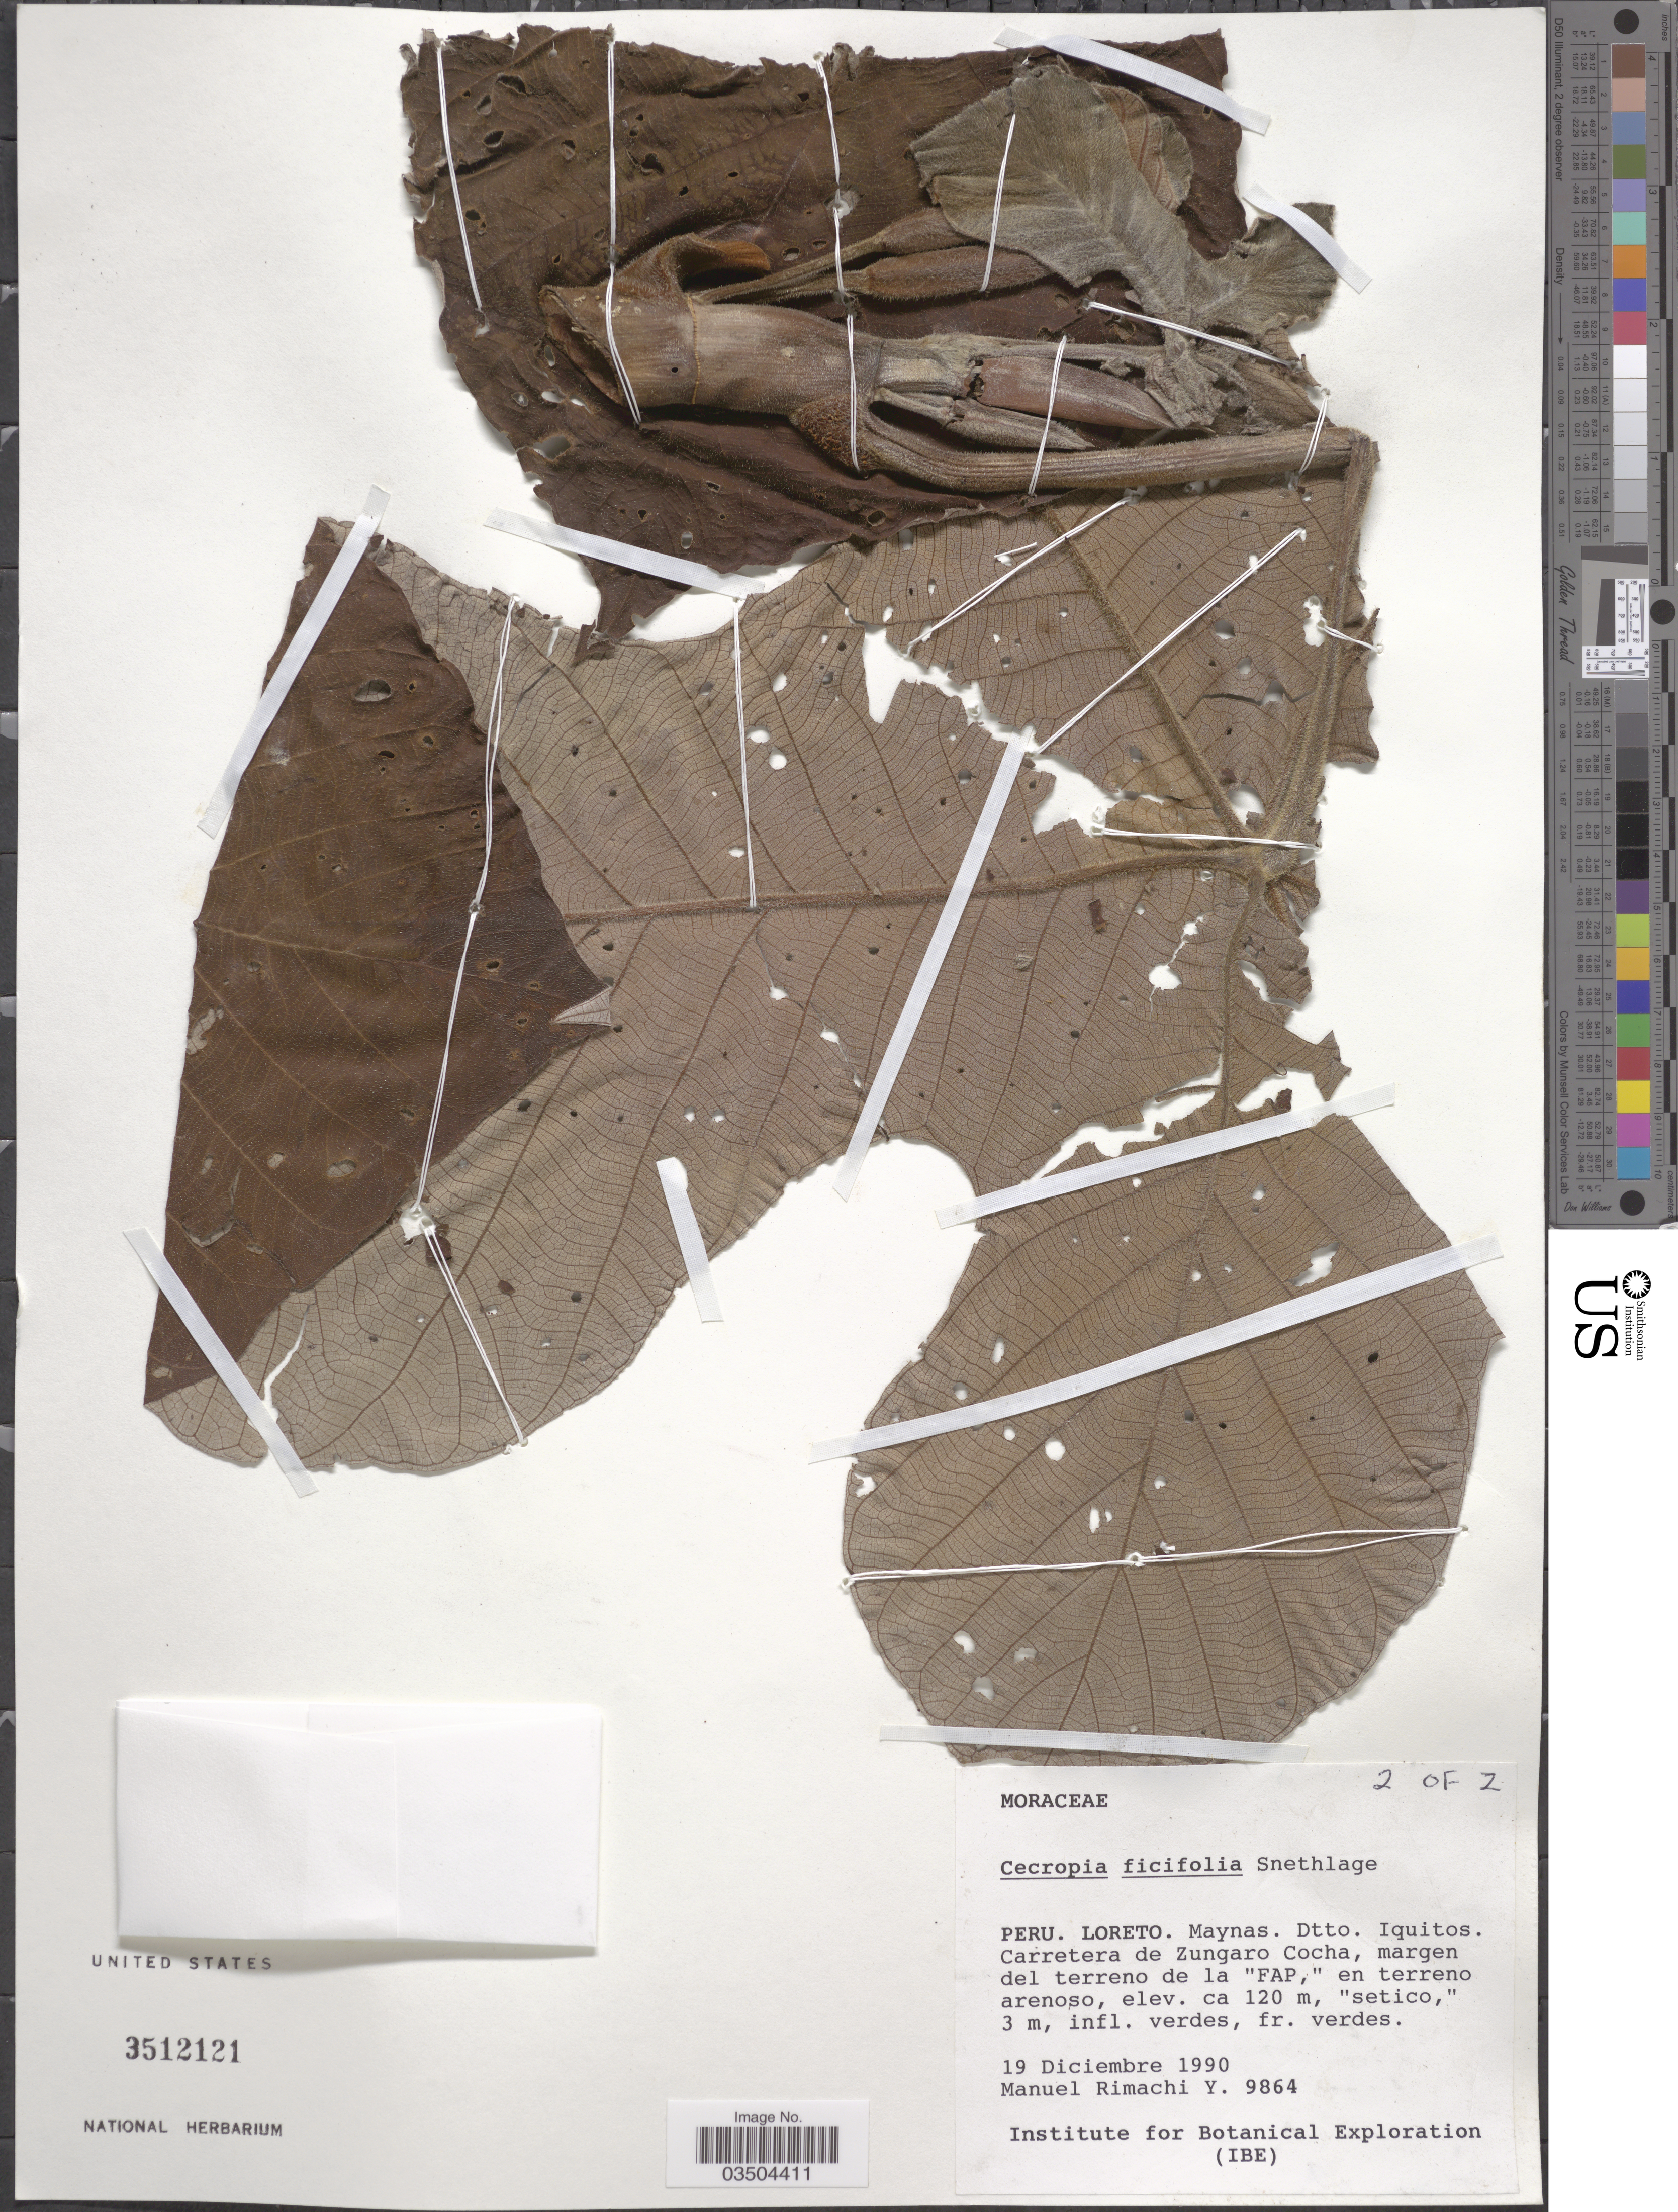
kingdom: Plantae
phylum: Tracheophyta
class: Magnoliopsida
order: Rosales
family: Urticaceae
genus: Cecropia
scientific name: Cecropia ficifolia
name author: Snethlage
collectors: M. Rimachi Y.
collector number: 9864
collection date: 1990-12-19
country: Peru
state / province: Loreto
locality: Maynas. Dtto. Iquitos. Carretera a Zungaro Cocha, margen del terreno de la "FAP", en terreno arenoso.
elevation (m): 120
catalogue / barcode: US 3512121